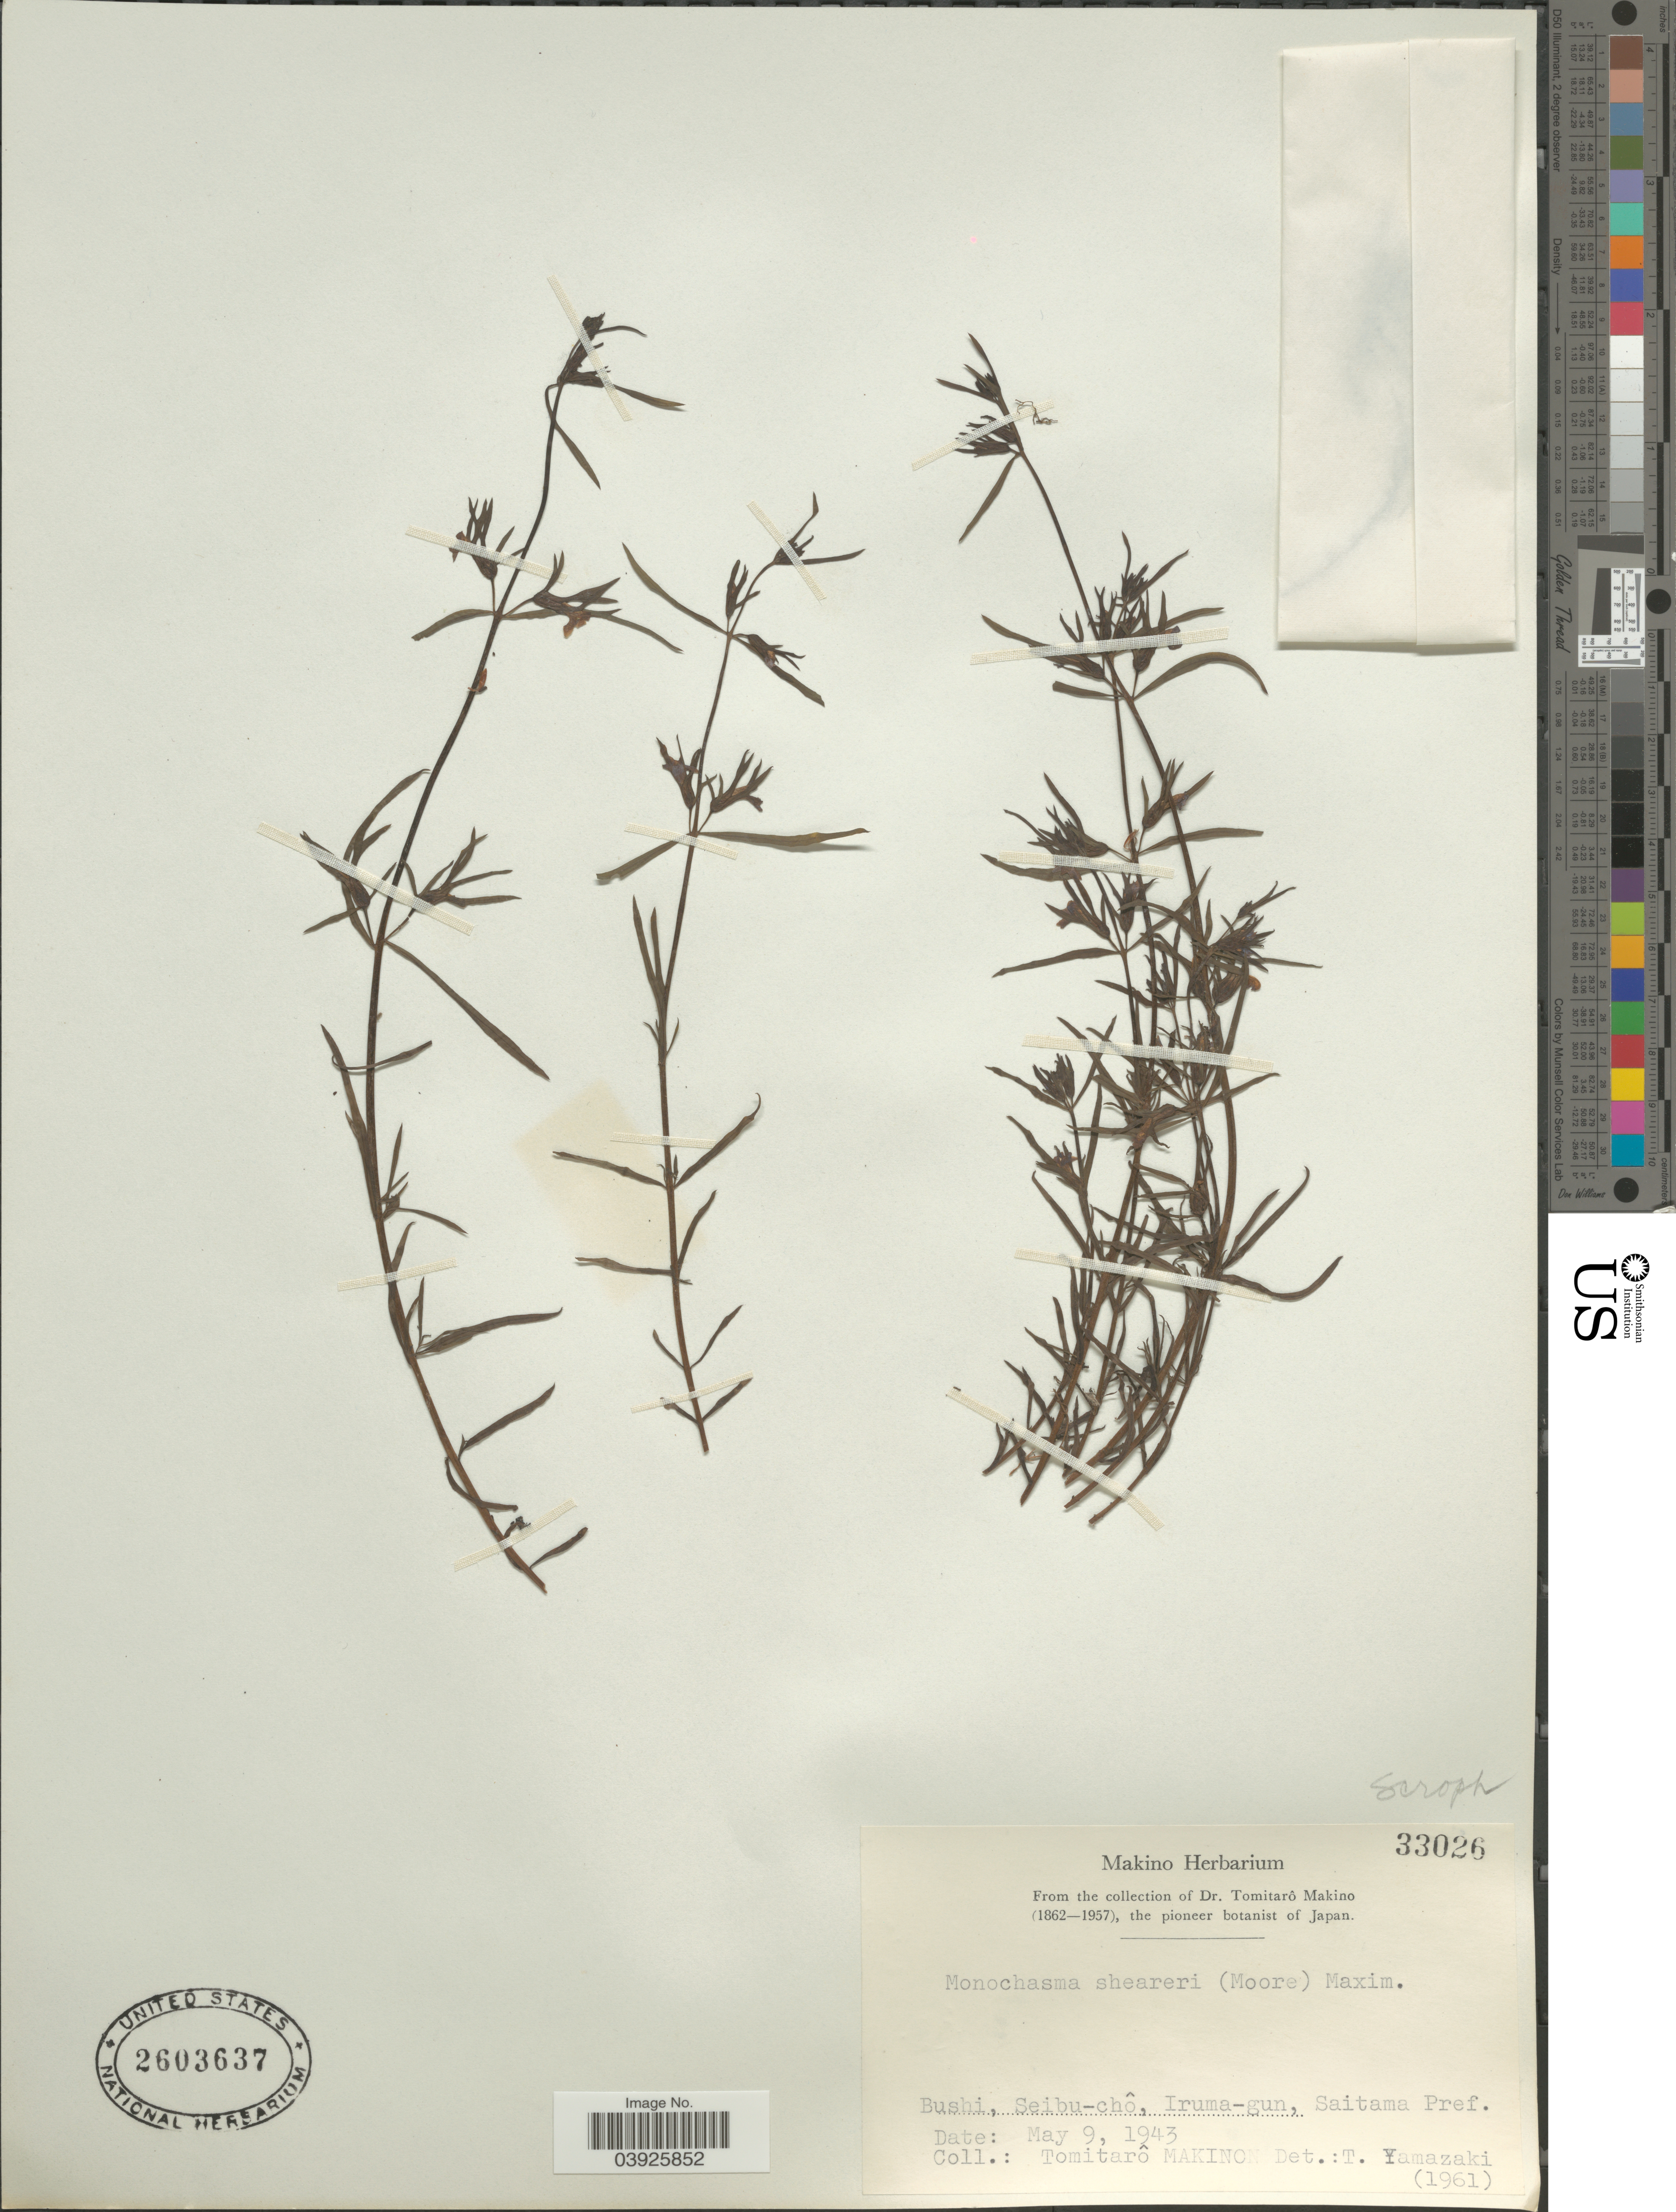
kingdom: Plantae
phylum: Tracheophyta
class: Magnoliopsida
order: Lamiales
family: Orobanchaceae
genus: Monochasma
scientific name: Monochasma sheareri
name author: (S. Moore) Maxim. ex Franch. & Sav.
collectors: T. Makino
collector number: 33026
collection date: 1943-05-09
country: Japan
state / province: Saitama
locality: Bushi, Seibu-chô, Iruma-gun, Saitama Pref.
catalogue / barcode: US 2603637